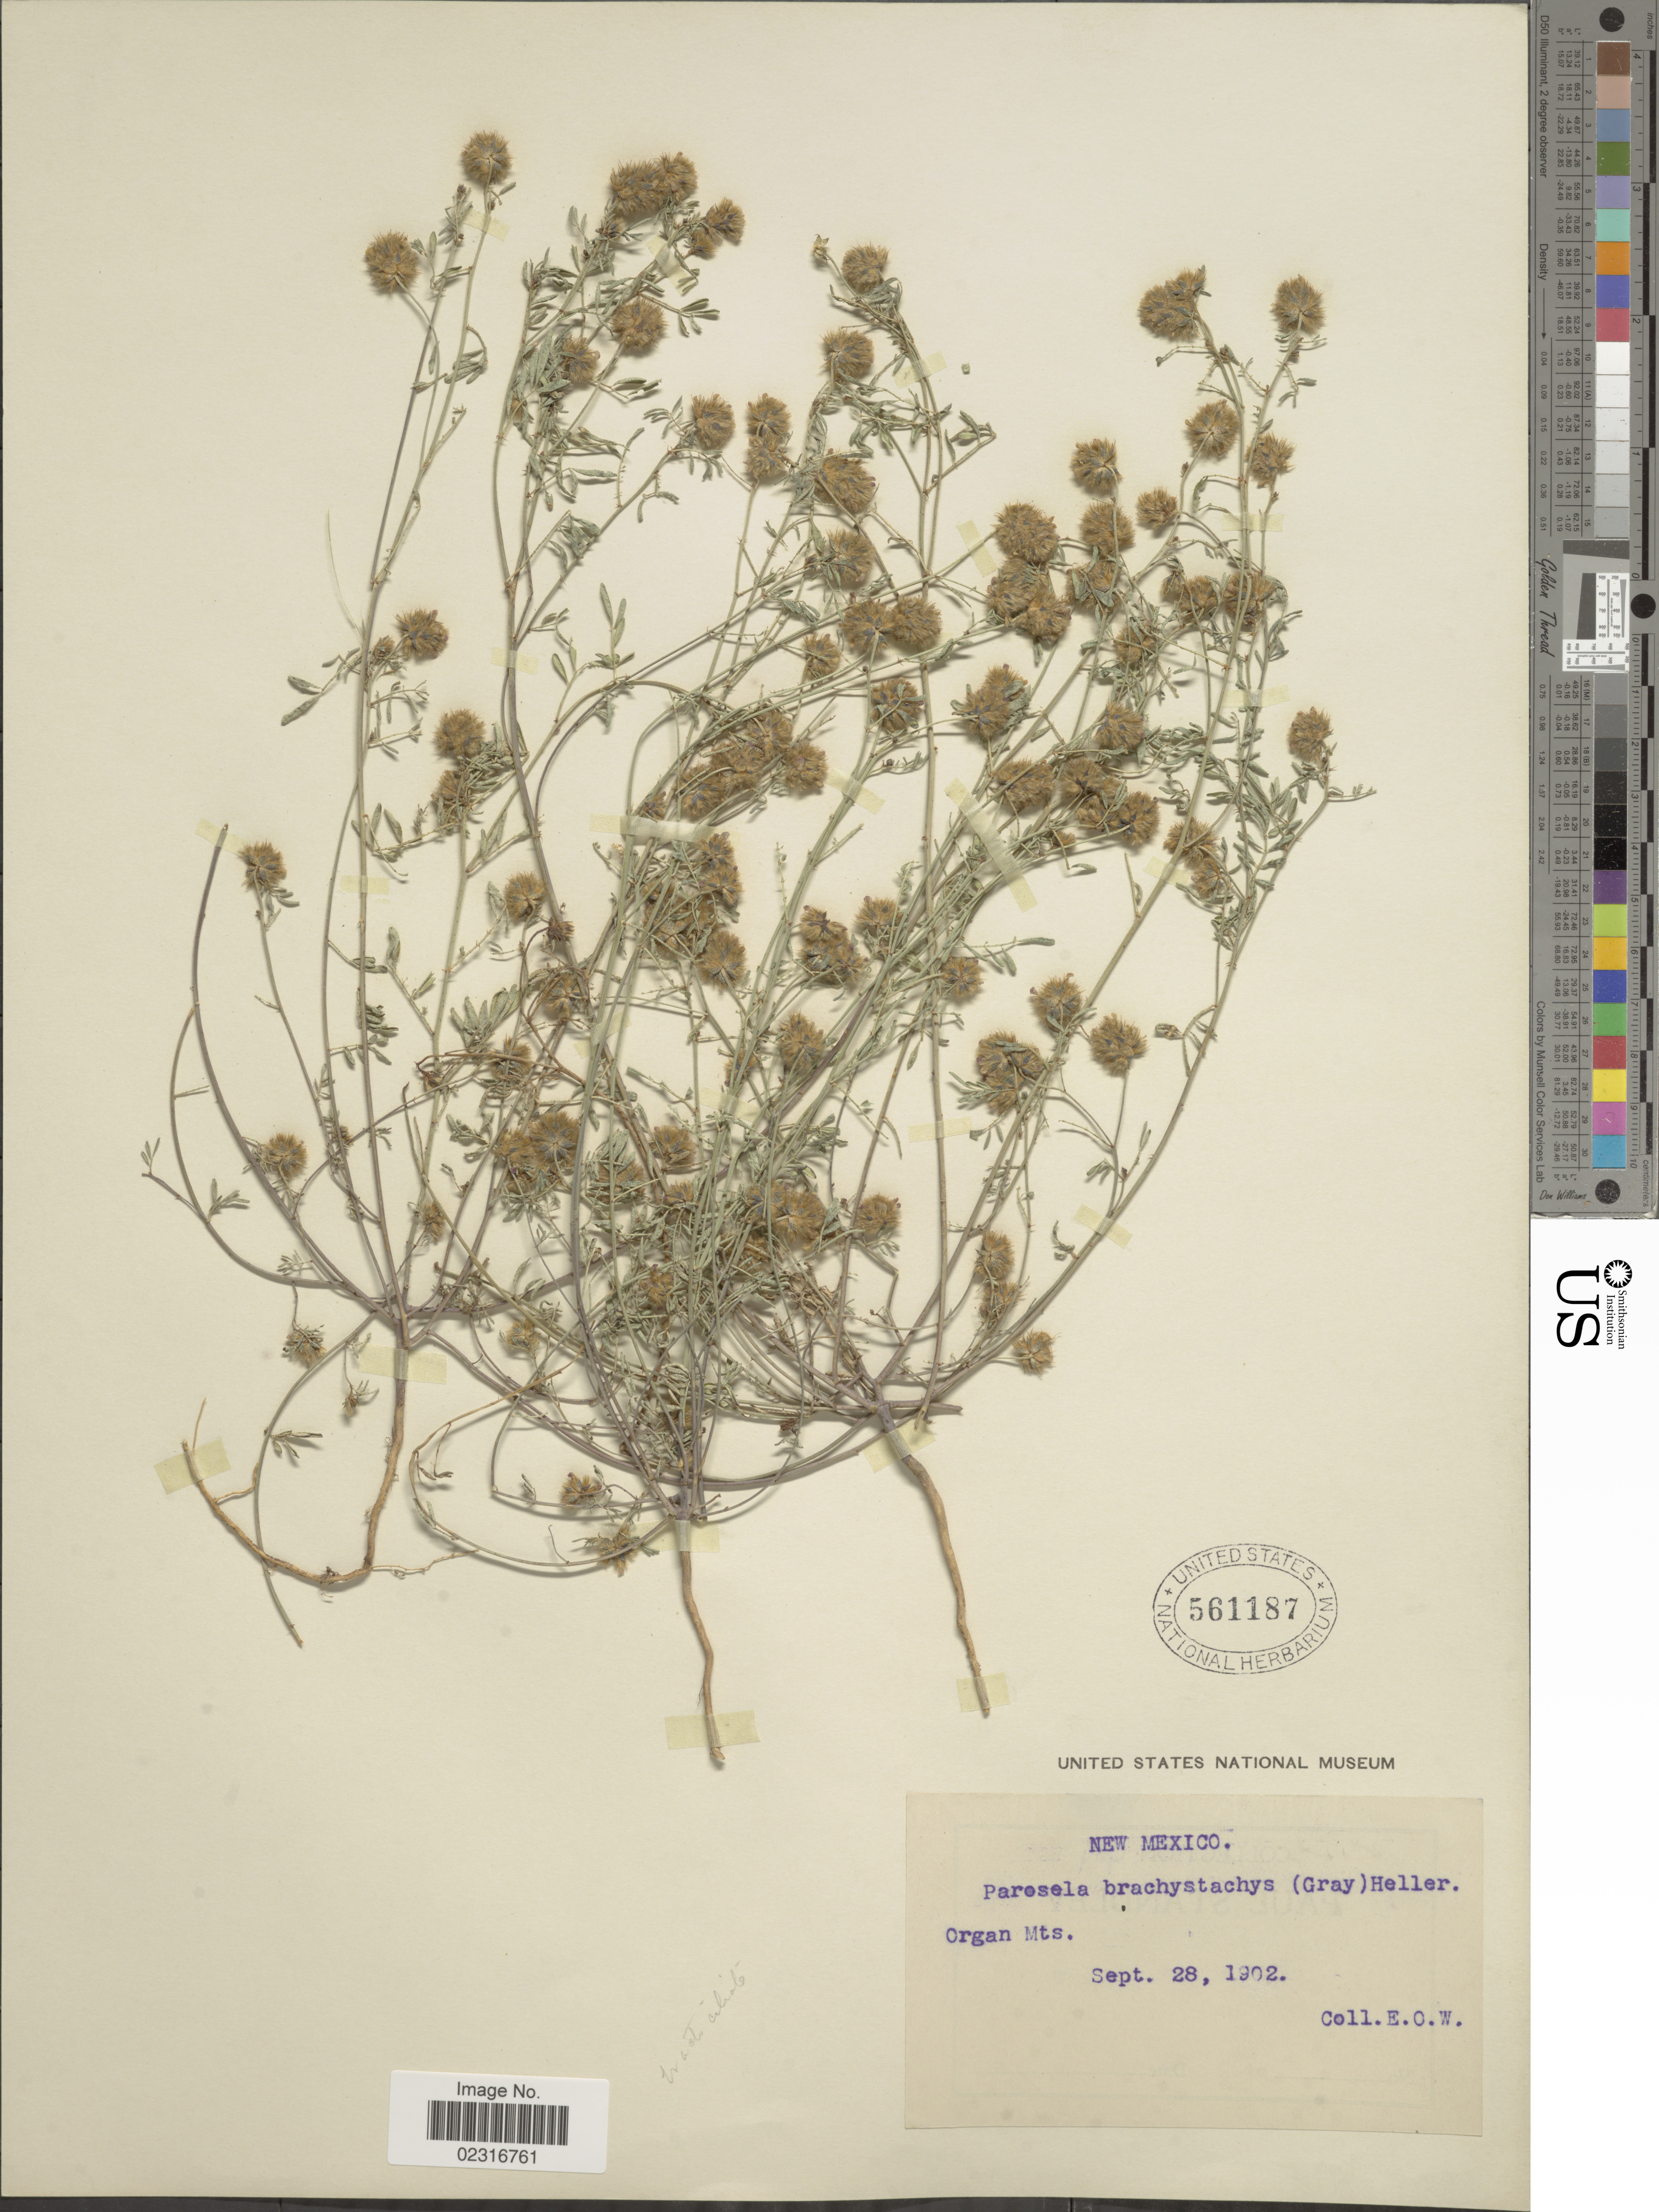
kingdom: Plantae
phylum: Tracheophyta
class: Magnoliopsida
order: Fabales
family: Fabaceae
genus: Dalea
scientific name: Dalea brachystachys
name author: A. Gray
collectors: E. O. W.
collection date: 1902-09-28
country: United States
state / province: New Mexico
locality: Organ Mts.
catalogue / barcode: US 561187